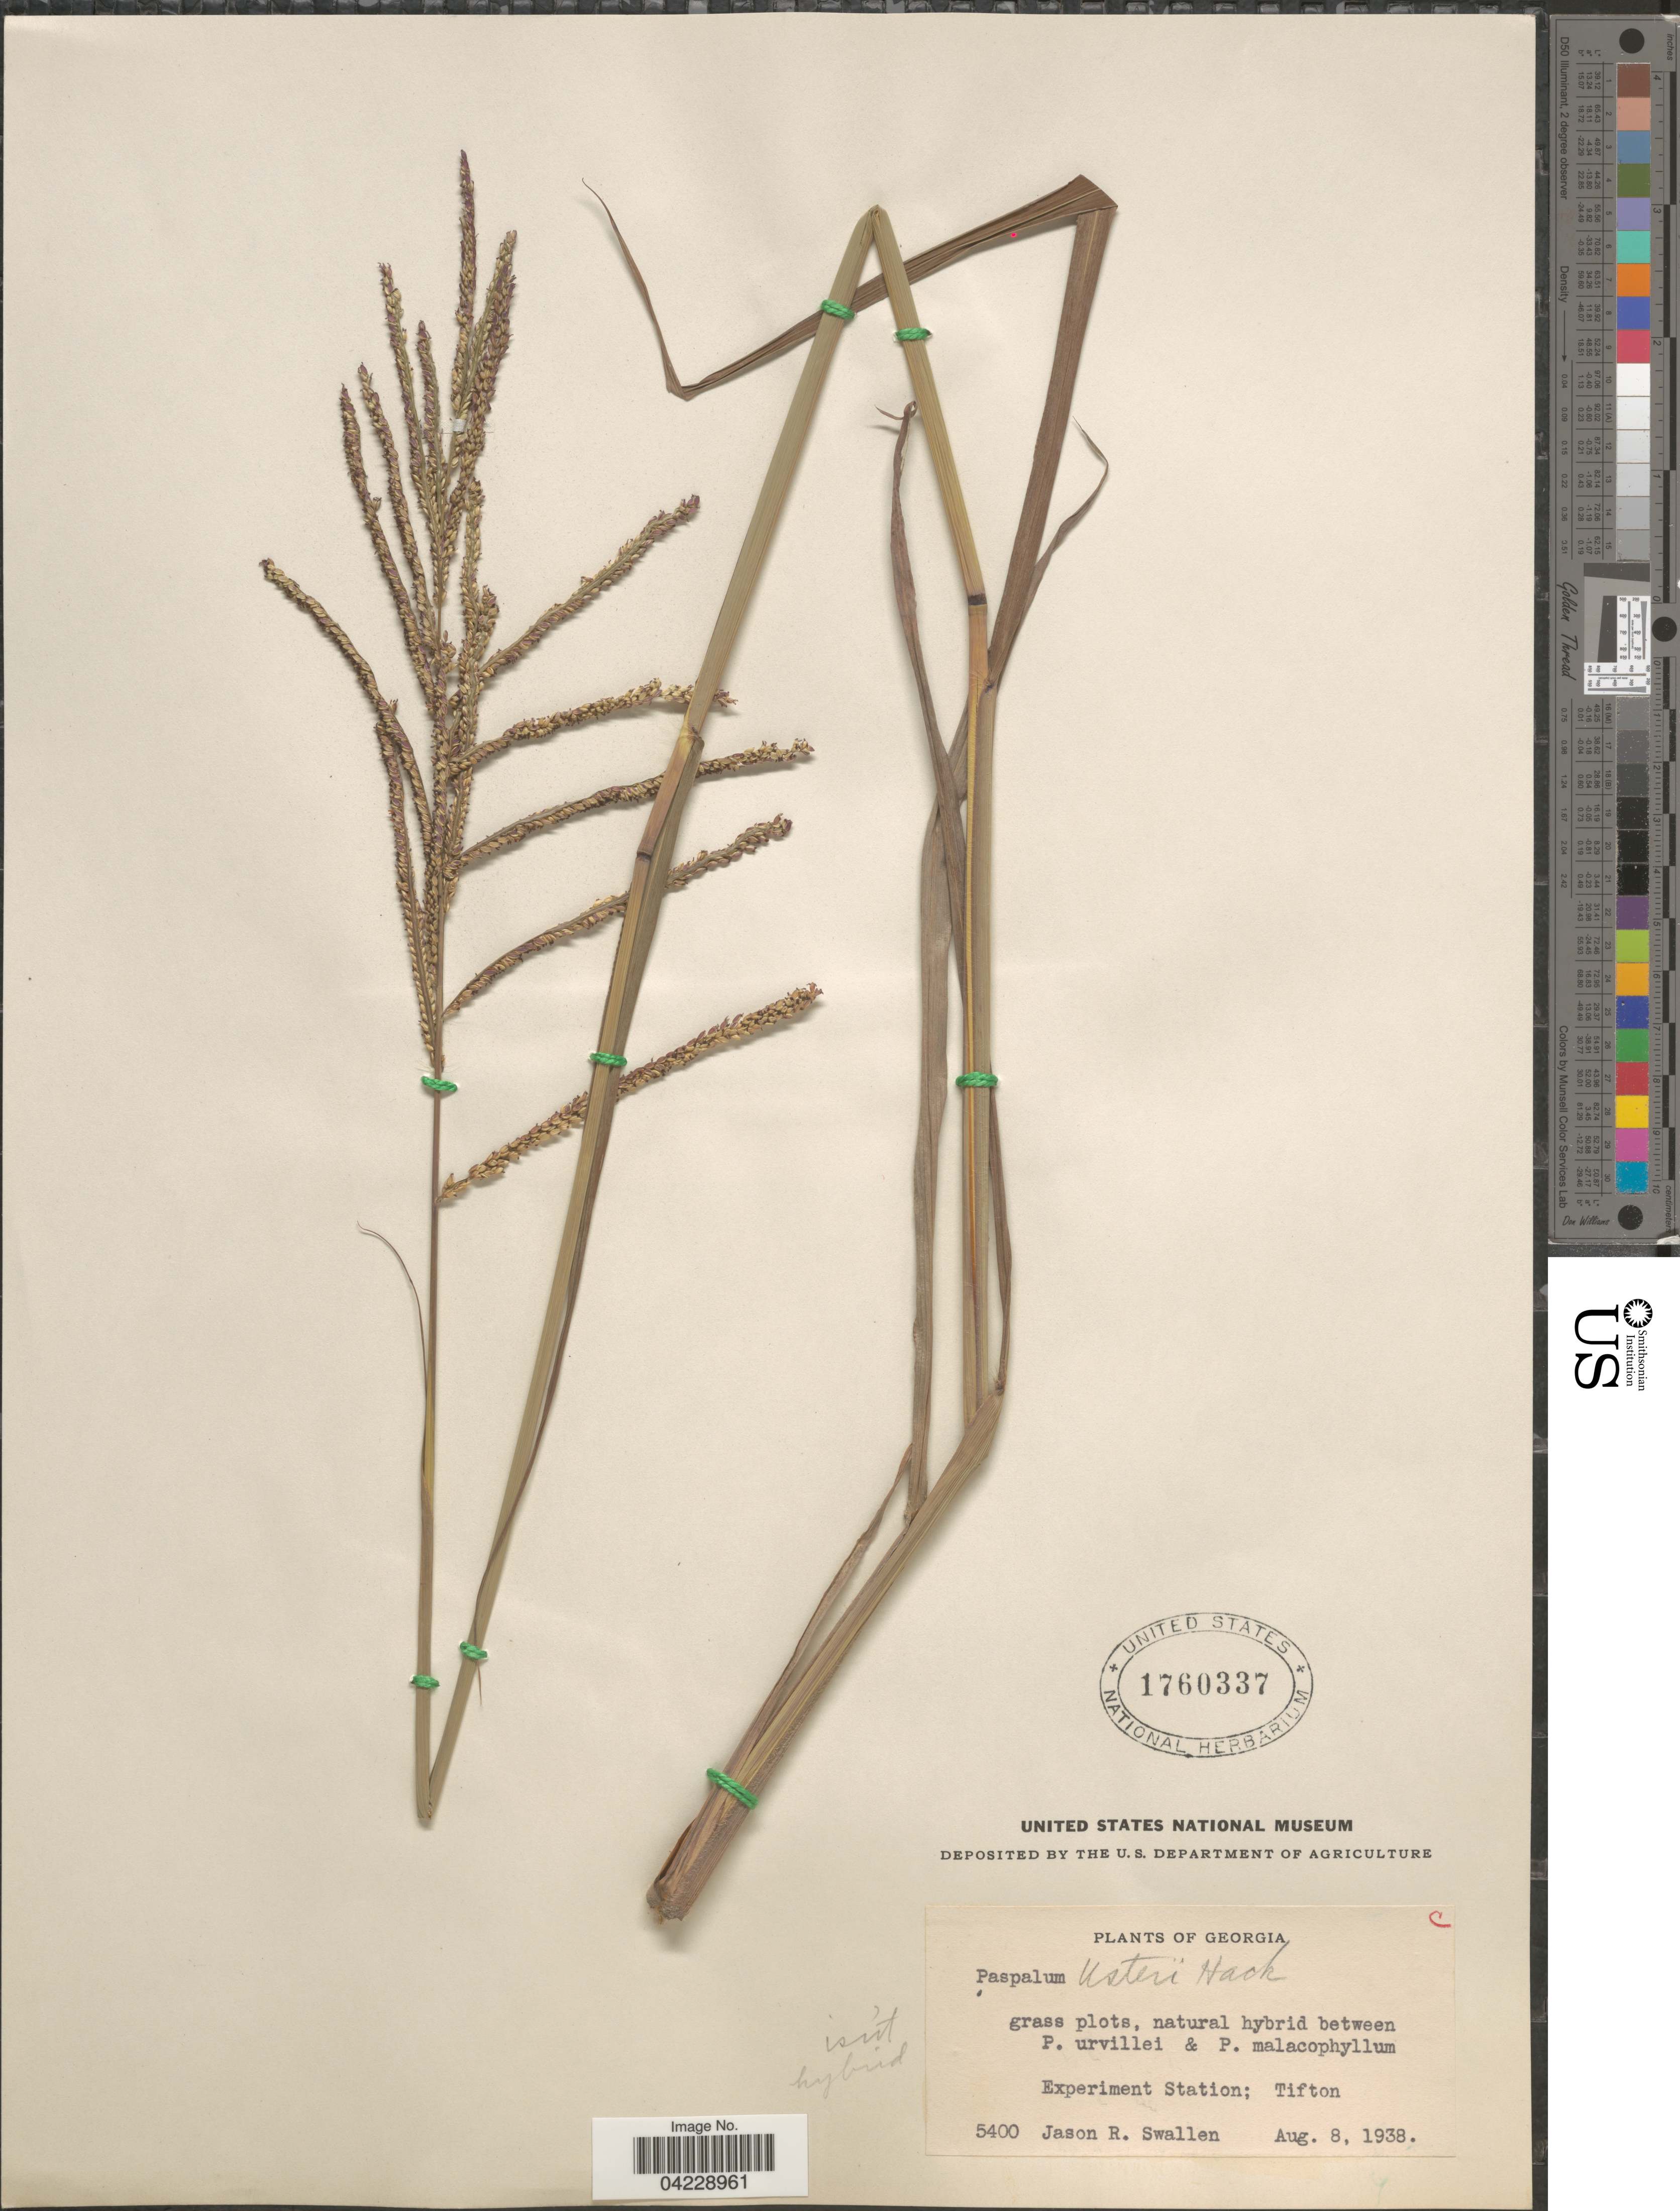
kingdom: Plantae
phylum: Tracheophyta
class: Liliopsida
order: Poales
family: Poaceae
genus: Paspalum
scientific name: Paspalum usteri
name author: Hack.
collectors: J. R. Swallen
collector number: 5400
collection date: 1938-08-08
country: United States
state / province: Georgia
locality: Experiment Station; Tifton.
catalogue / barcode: US 1760337